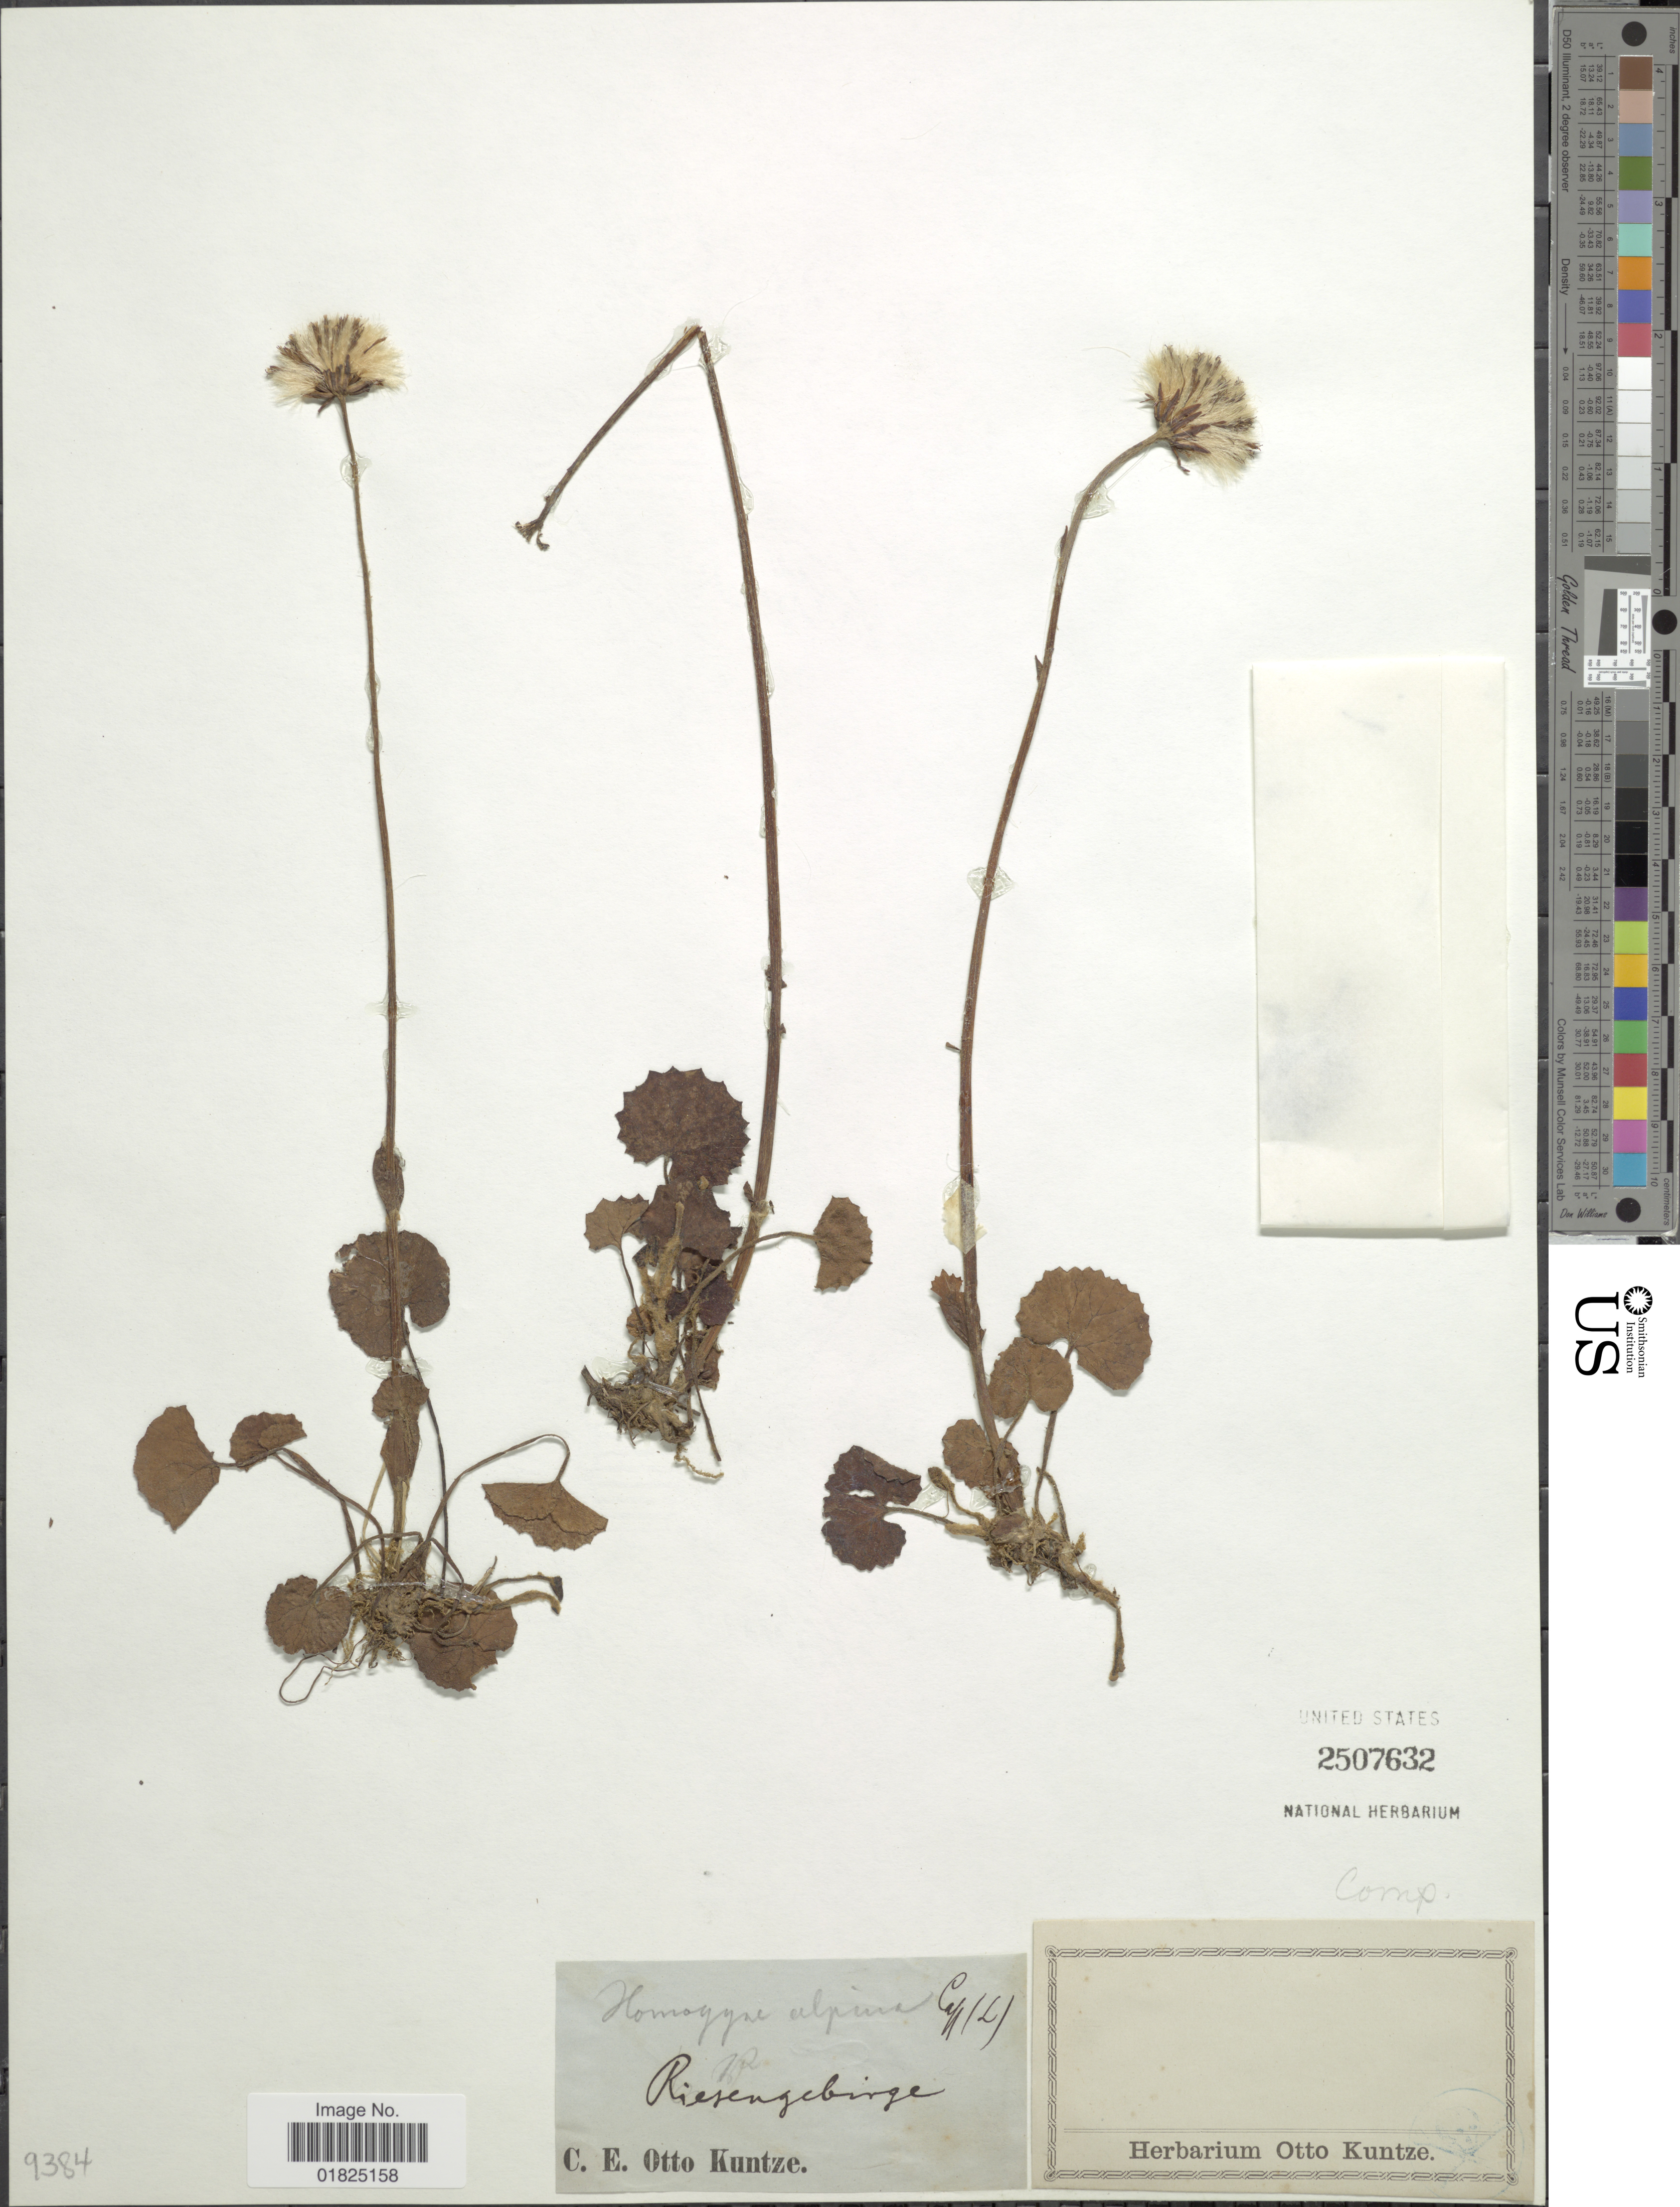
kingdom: Plantae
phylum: Tracheophyta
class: Magnoliopsida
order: Asterales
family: Asteraceae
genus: Homogyne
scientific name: Homogyne alpina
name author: (L.) Cass.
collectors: C.E.O. Kuntze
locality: Riesengebirge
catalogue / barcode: US 2507632